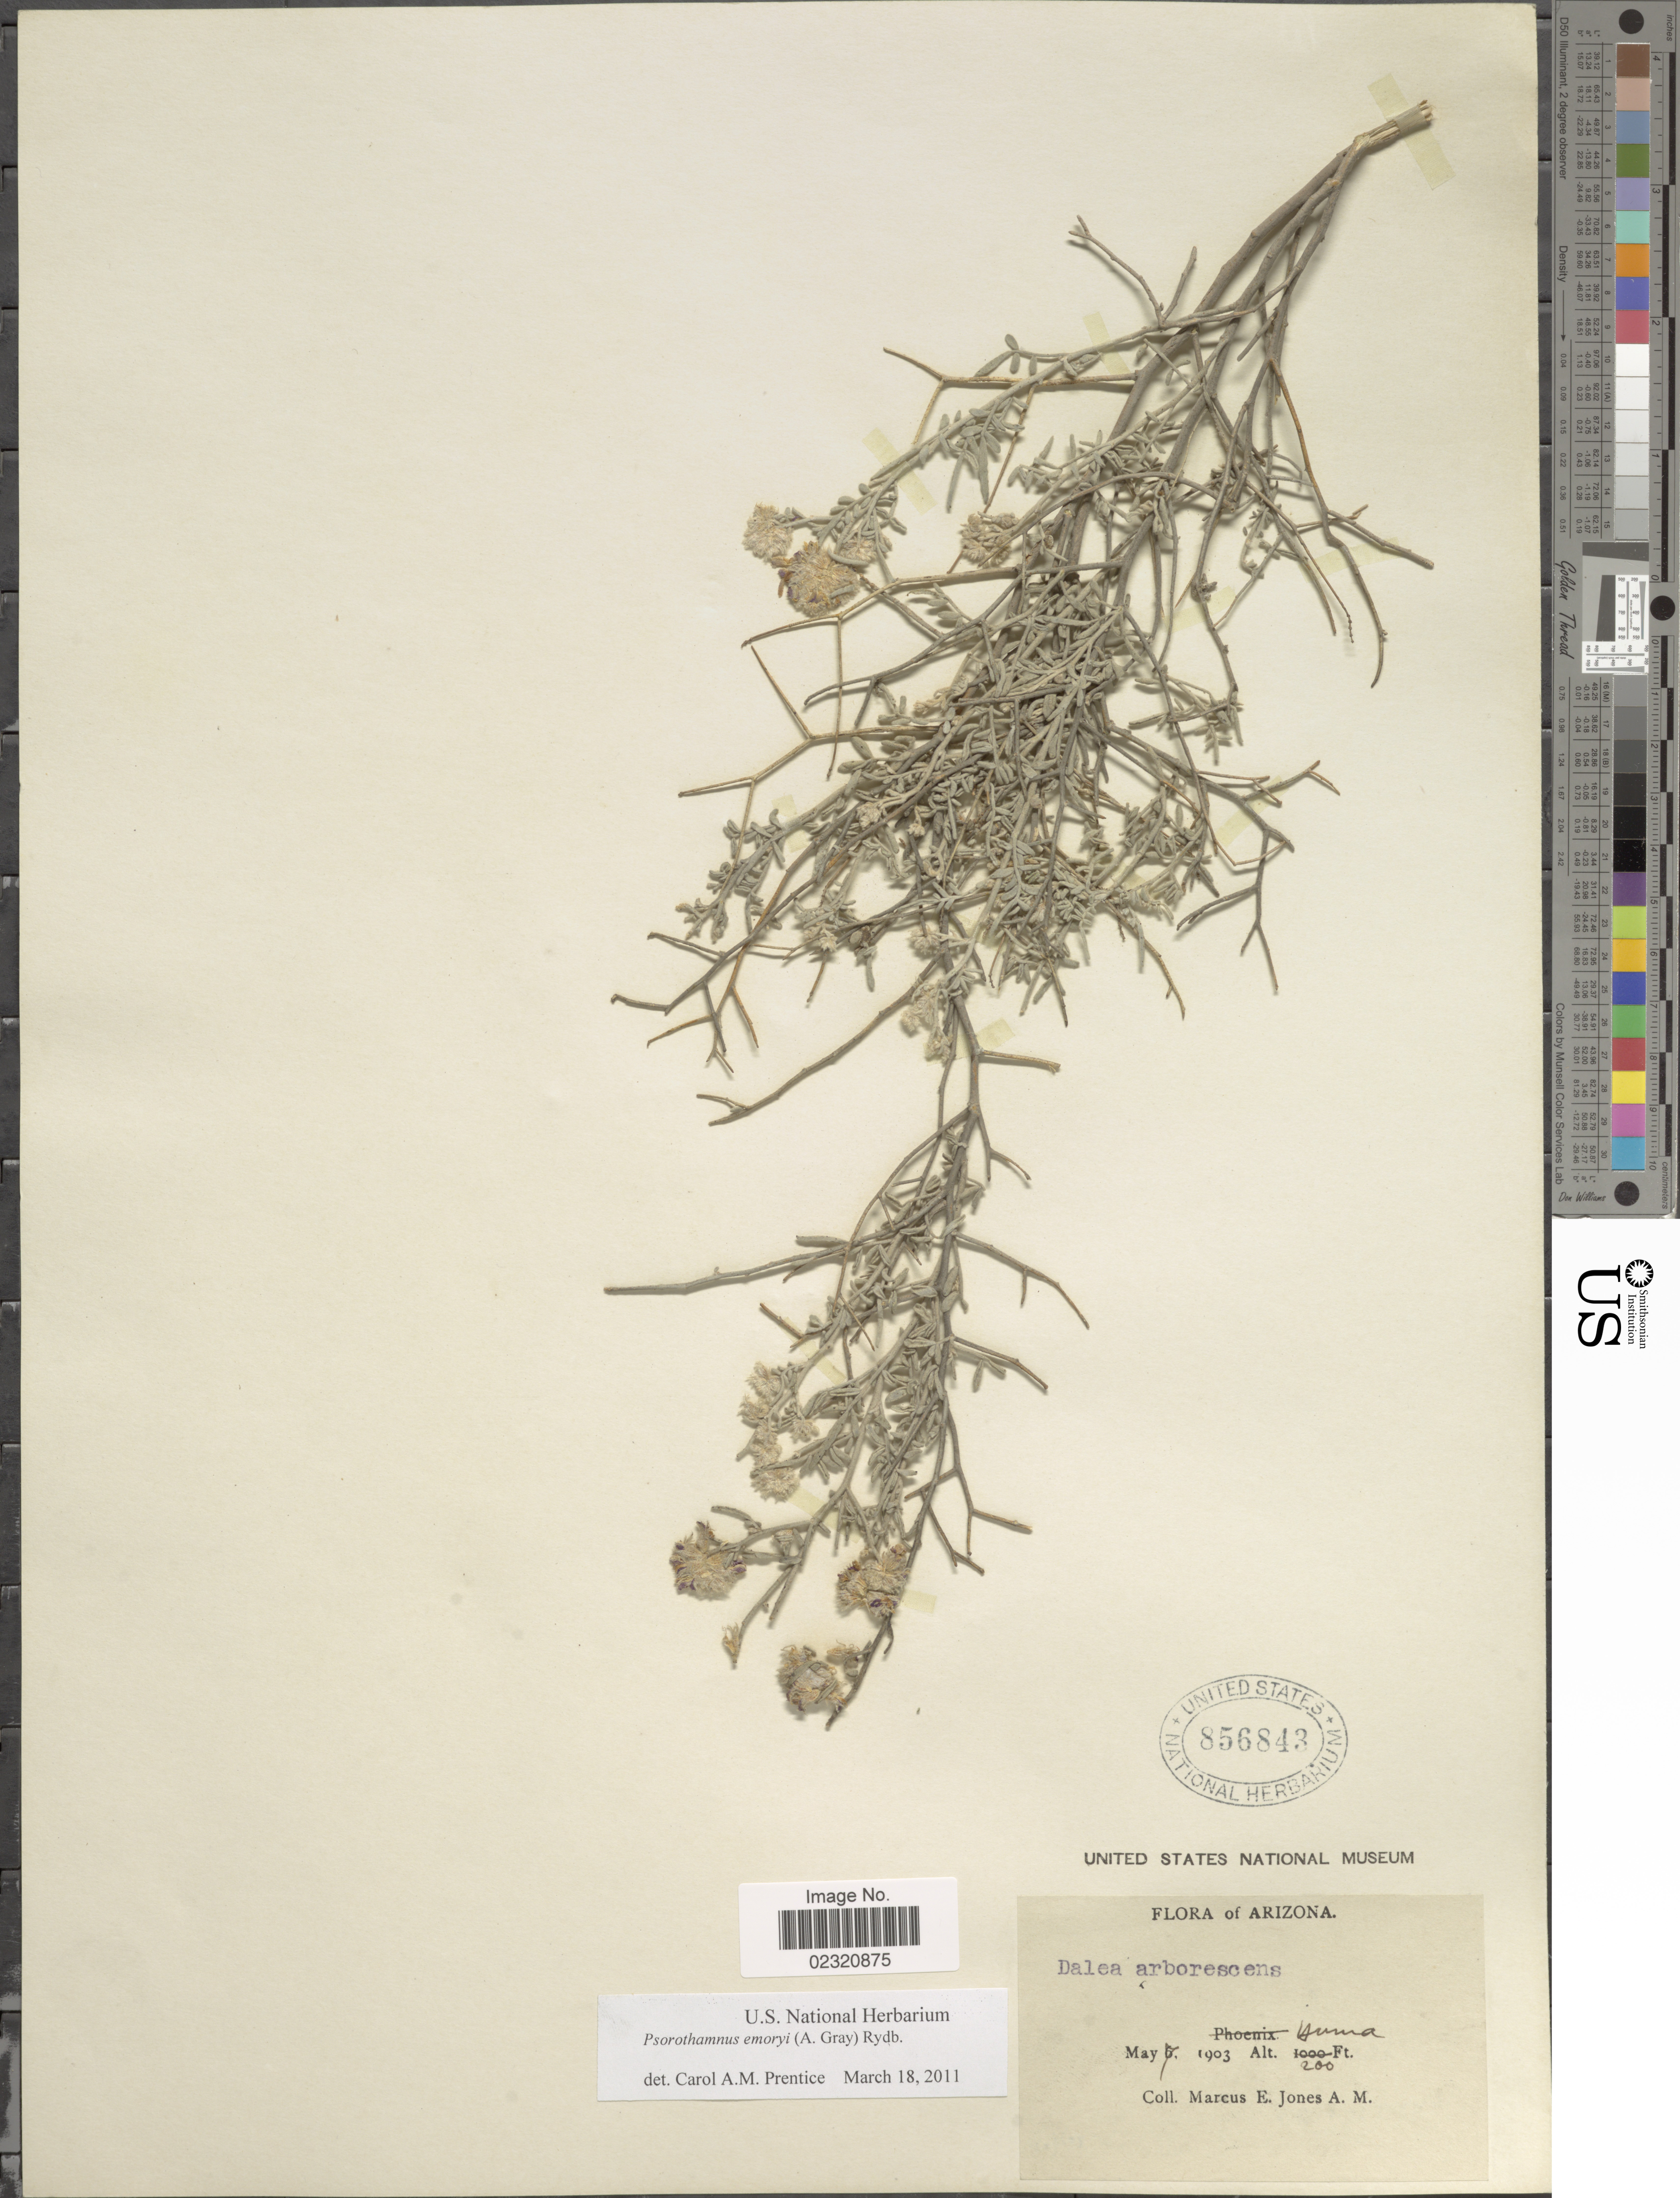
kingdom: Plantae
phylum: Tracheophyta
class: Magnoliopsida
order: Fabales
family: Fabaceae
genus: Psorothamnus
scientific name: Psorothamnus emoryi var. emoryi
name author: (A. Gray) Rydb.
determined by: Strong, M. T., (US), Smithsonian Institution - National Museum of Natural History (UNITED STATES)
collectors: M. E. Jones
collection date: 1903-05-07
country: United States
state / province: Arizona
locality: Yuma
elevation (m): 61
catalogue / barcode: US 856843